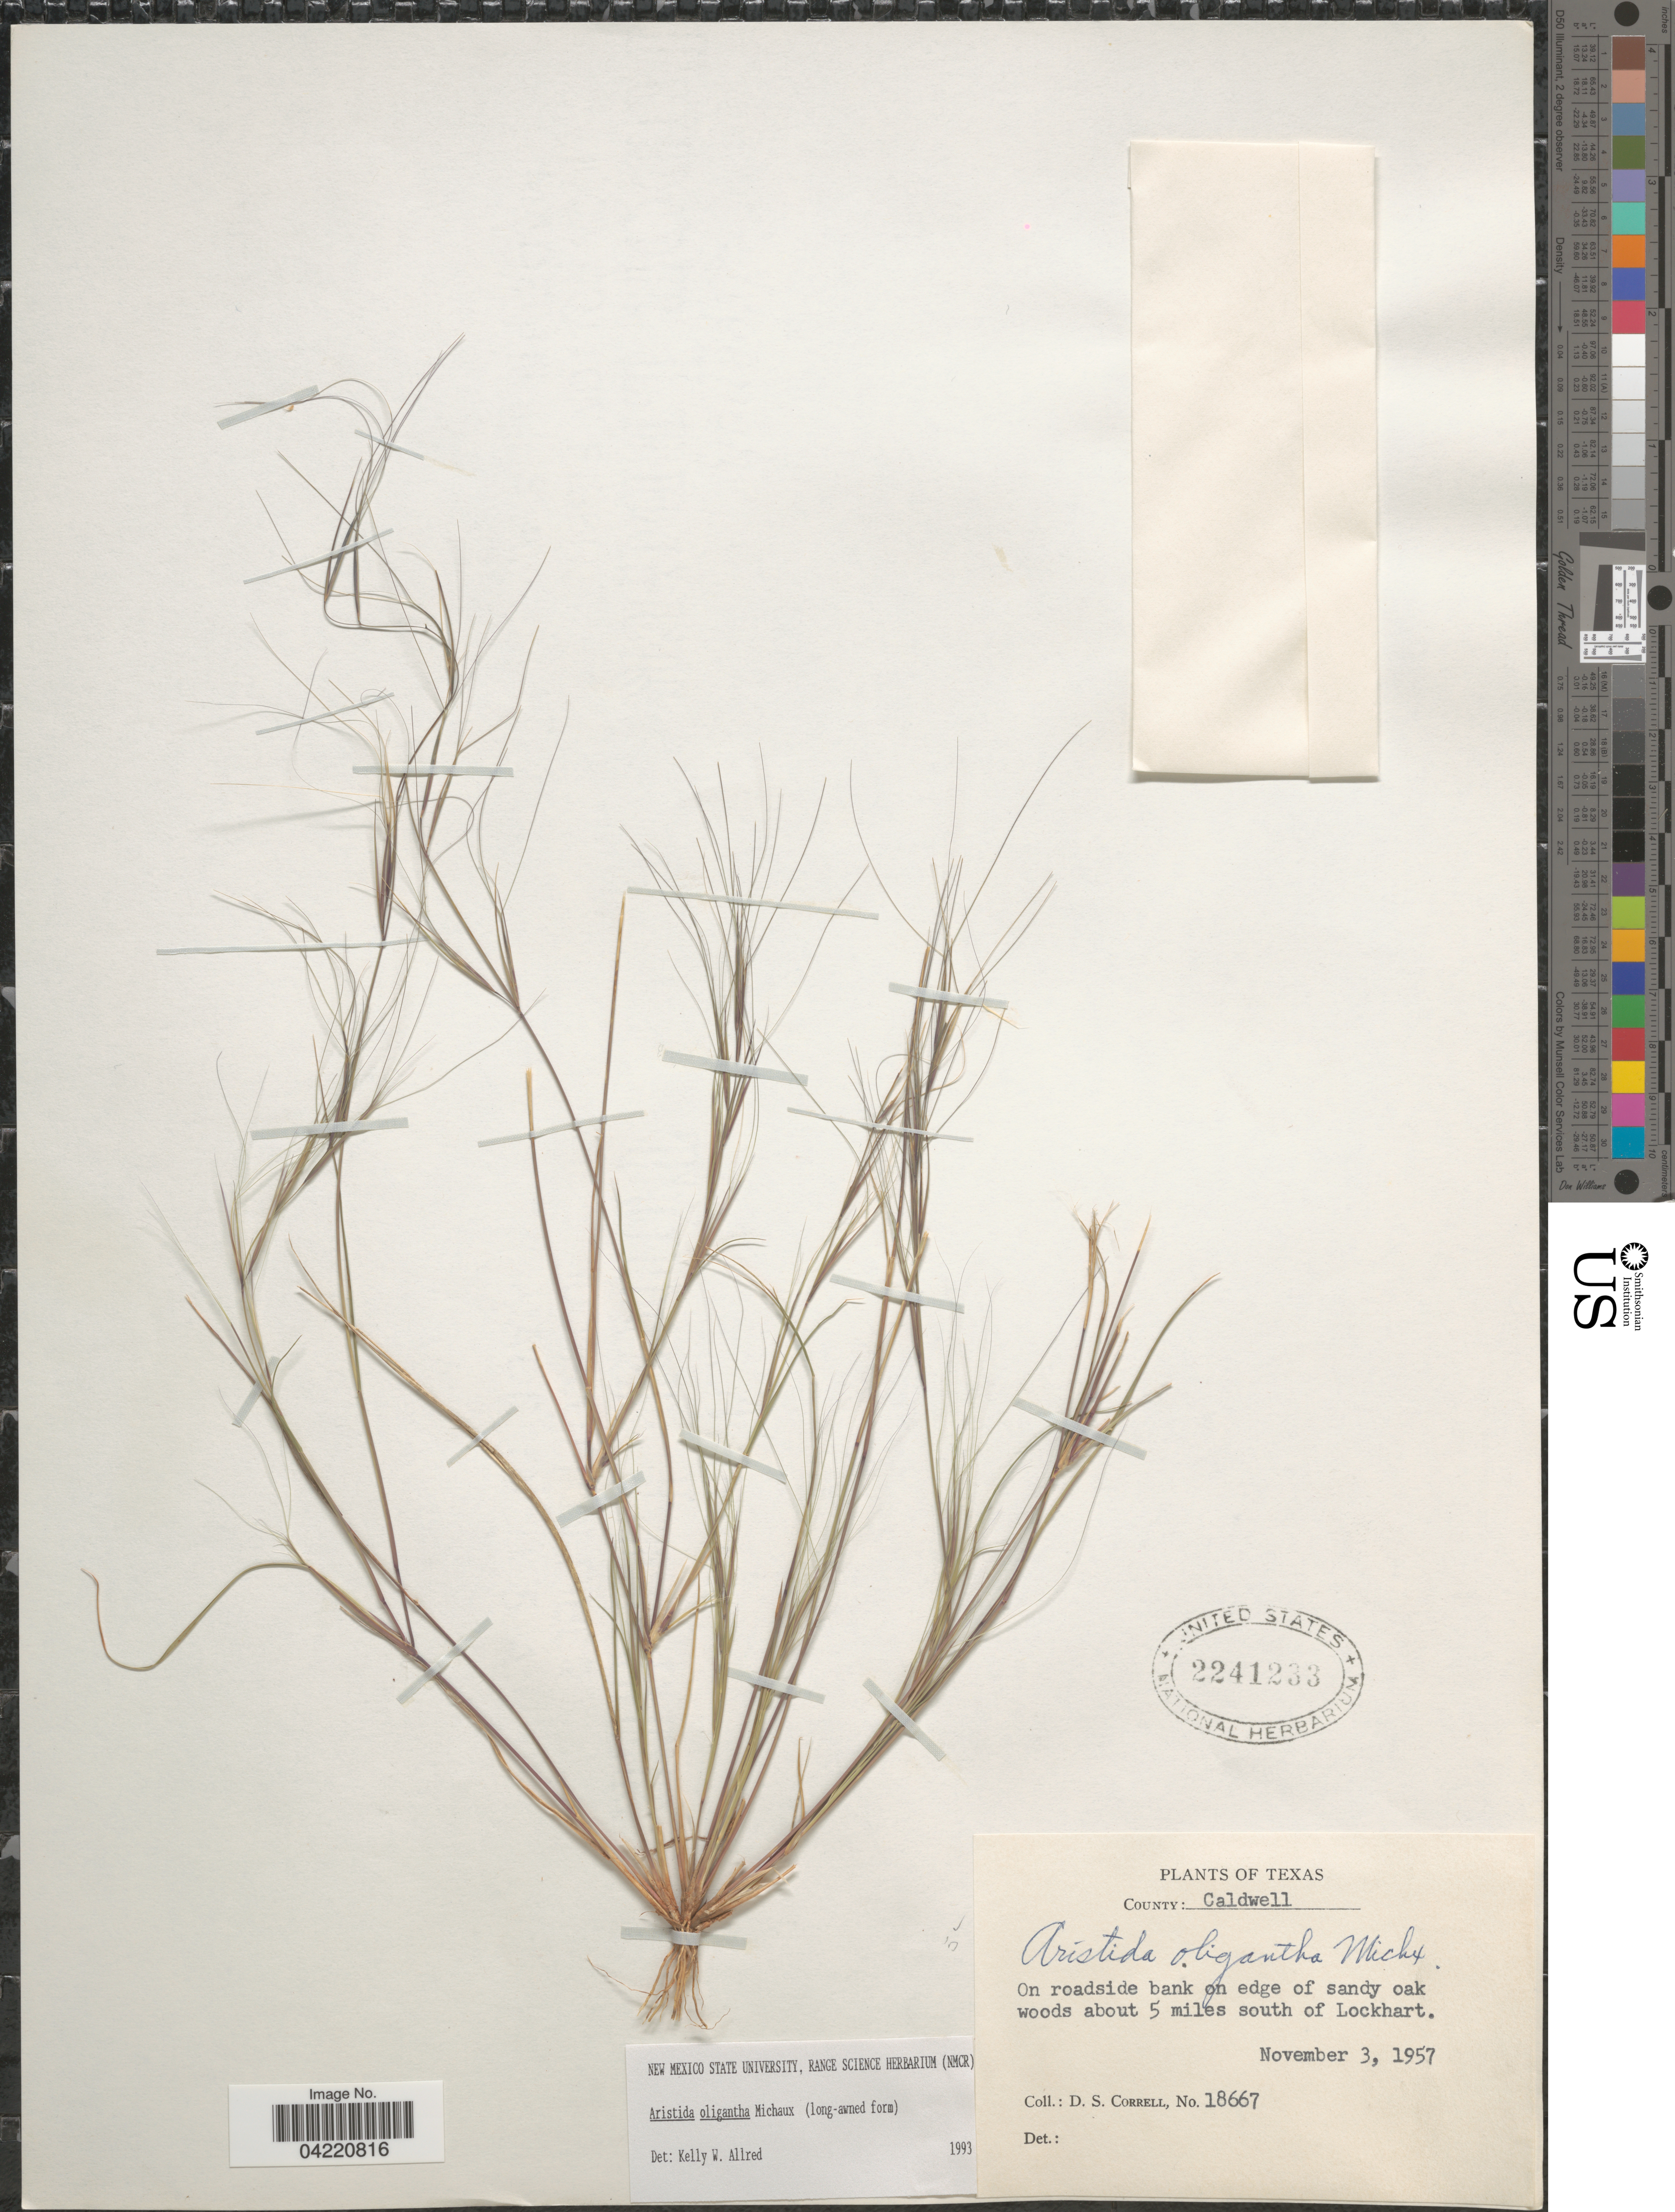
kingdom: Plantae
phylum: Tracheophyta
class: Liliopsida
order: Poales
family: Poaceae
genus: Aristida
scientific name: Aristida oligantha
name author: Michx.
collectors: D. S. Correll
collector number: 18667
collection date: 1957-11-03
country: United States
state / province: Texas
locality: County: Caldwell. On roadside bank on edge of sandy oak woods about 5 miles south of Lockhart.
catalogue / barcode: US 2241233